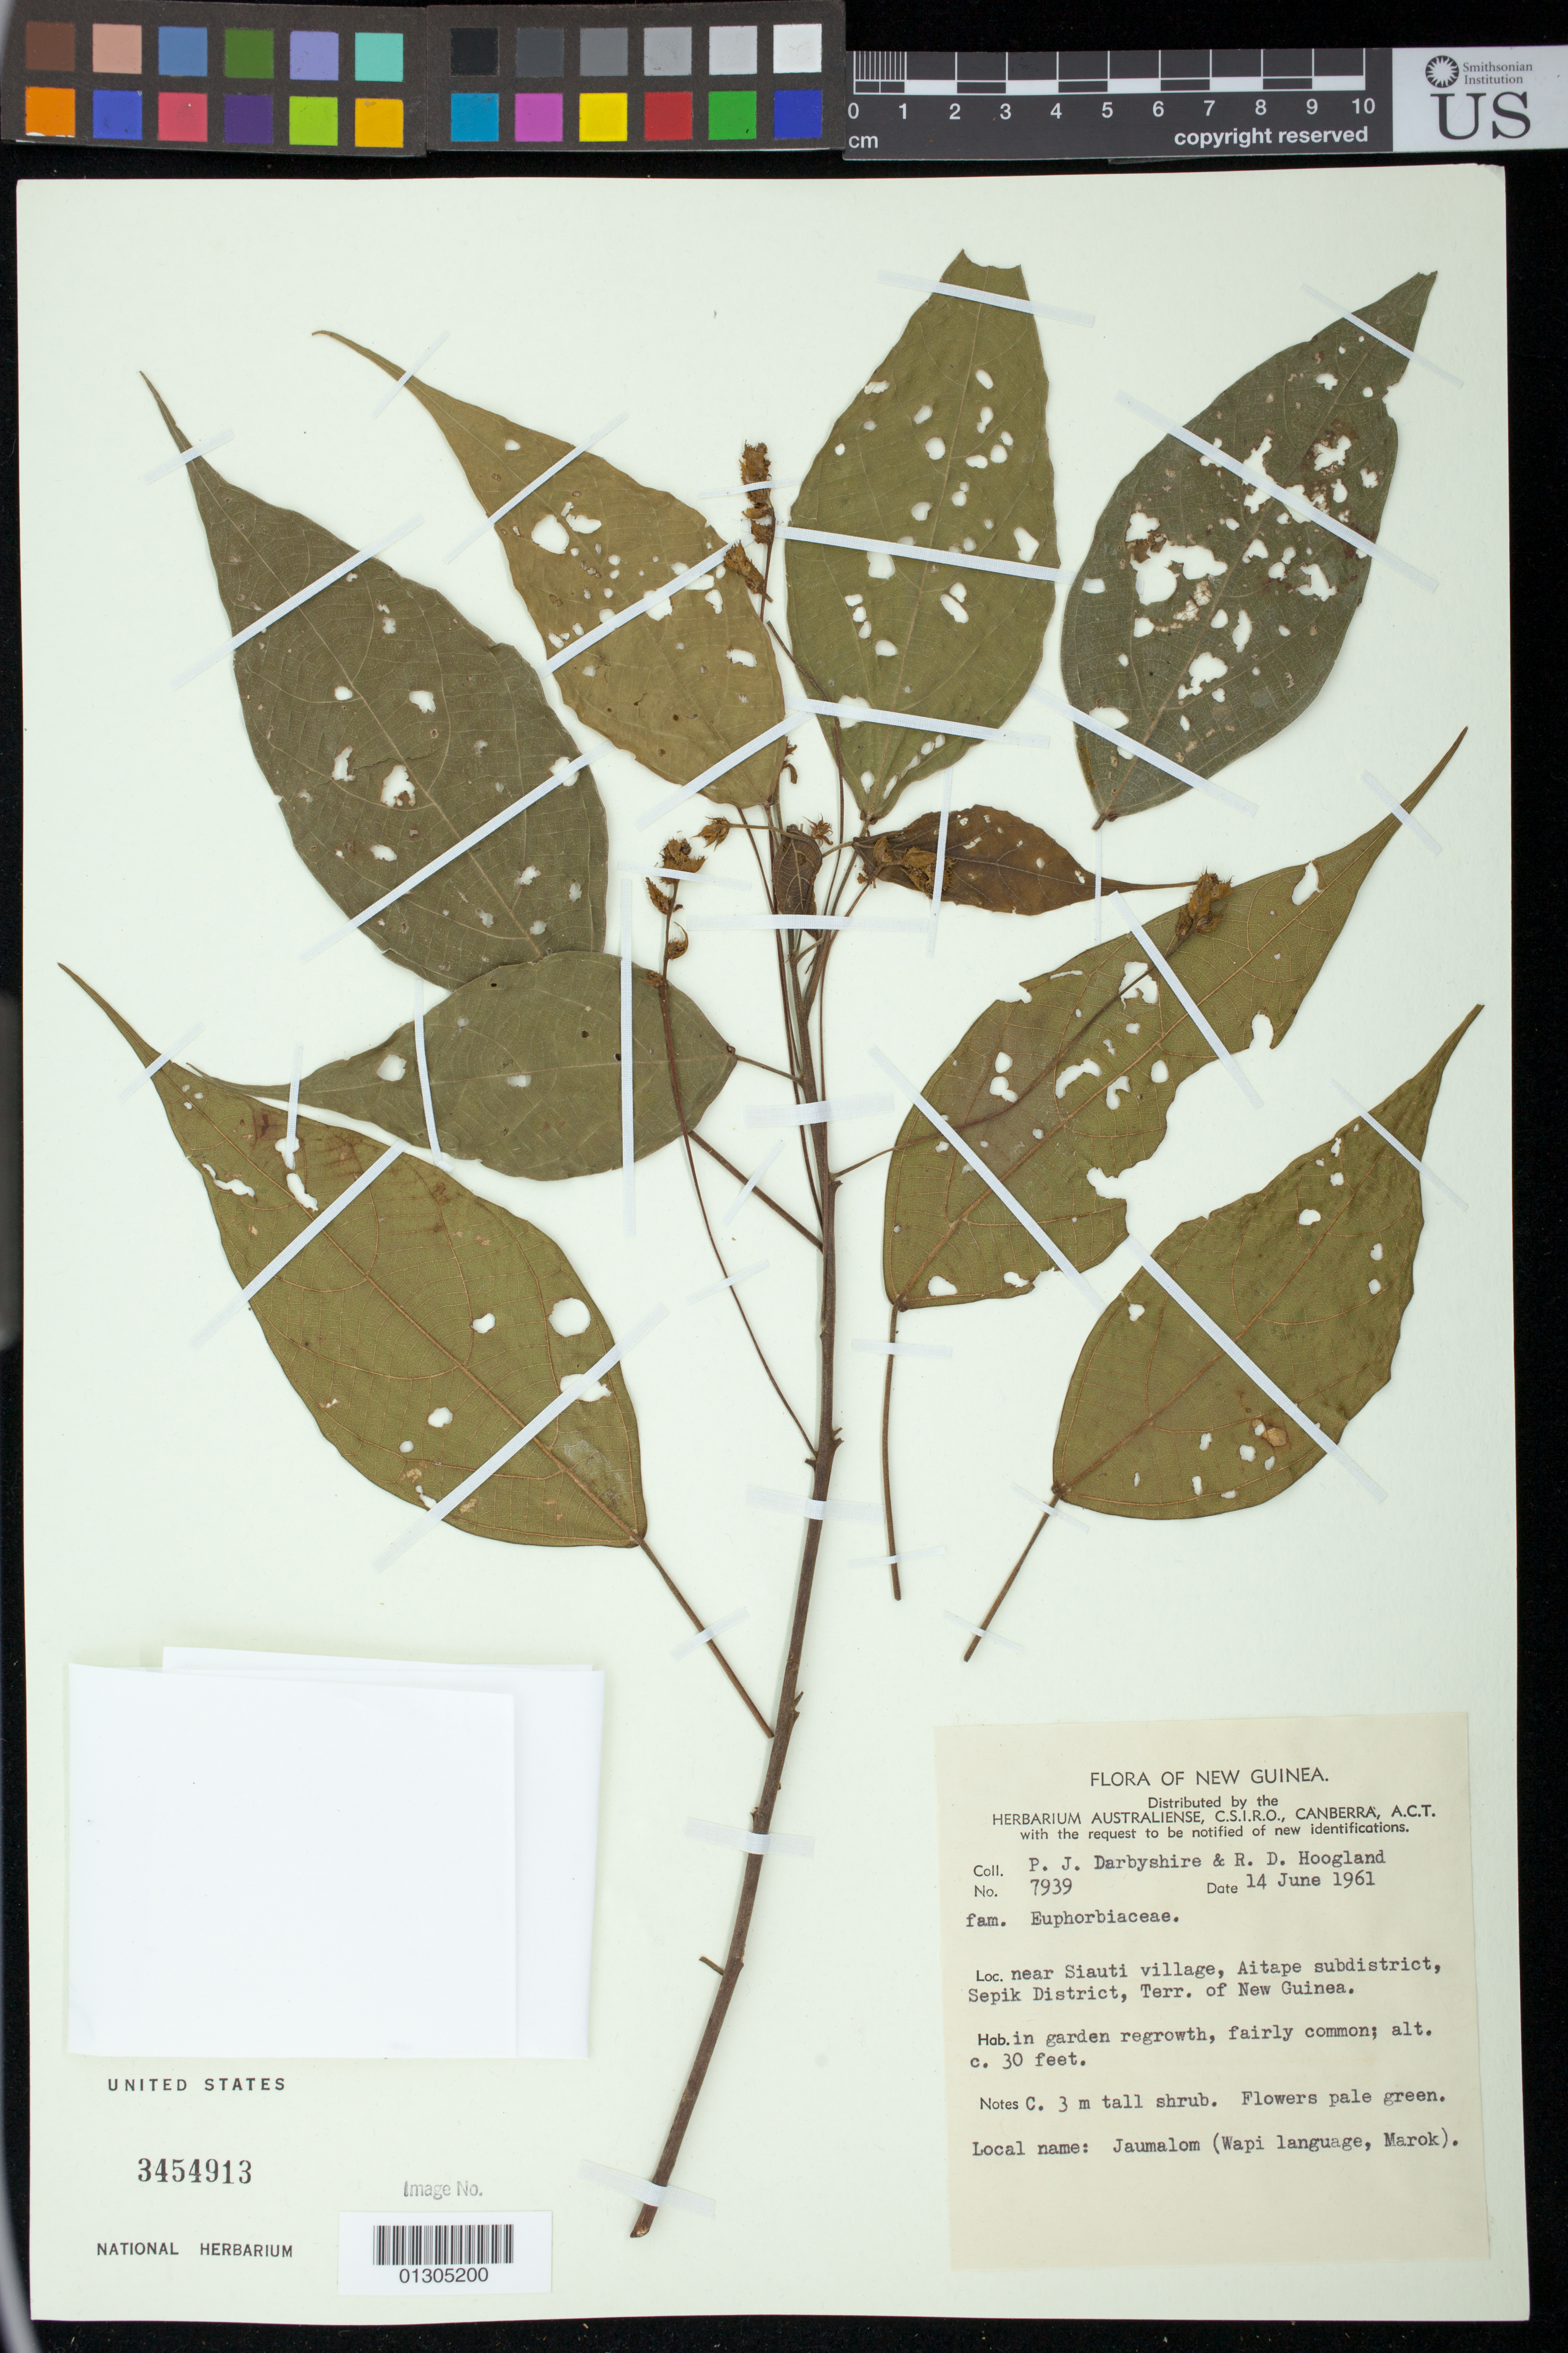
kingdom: Plantae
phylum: Tracheophyta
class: Magnoliopsida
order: Malpighiales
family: Euphorbiaceae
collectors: P. Darbyshire & R. D. Hoogland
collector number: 7939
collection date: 1961-06-14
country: Papua New Guinea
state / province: Sandaun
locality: near Siauti village, Aitape subdistrict, Sepik District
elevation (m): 9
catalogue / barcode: US 3454913